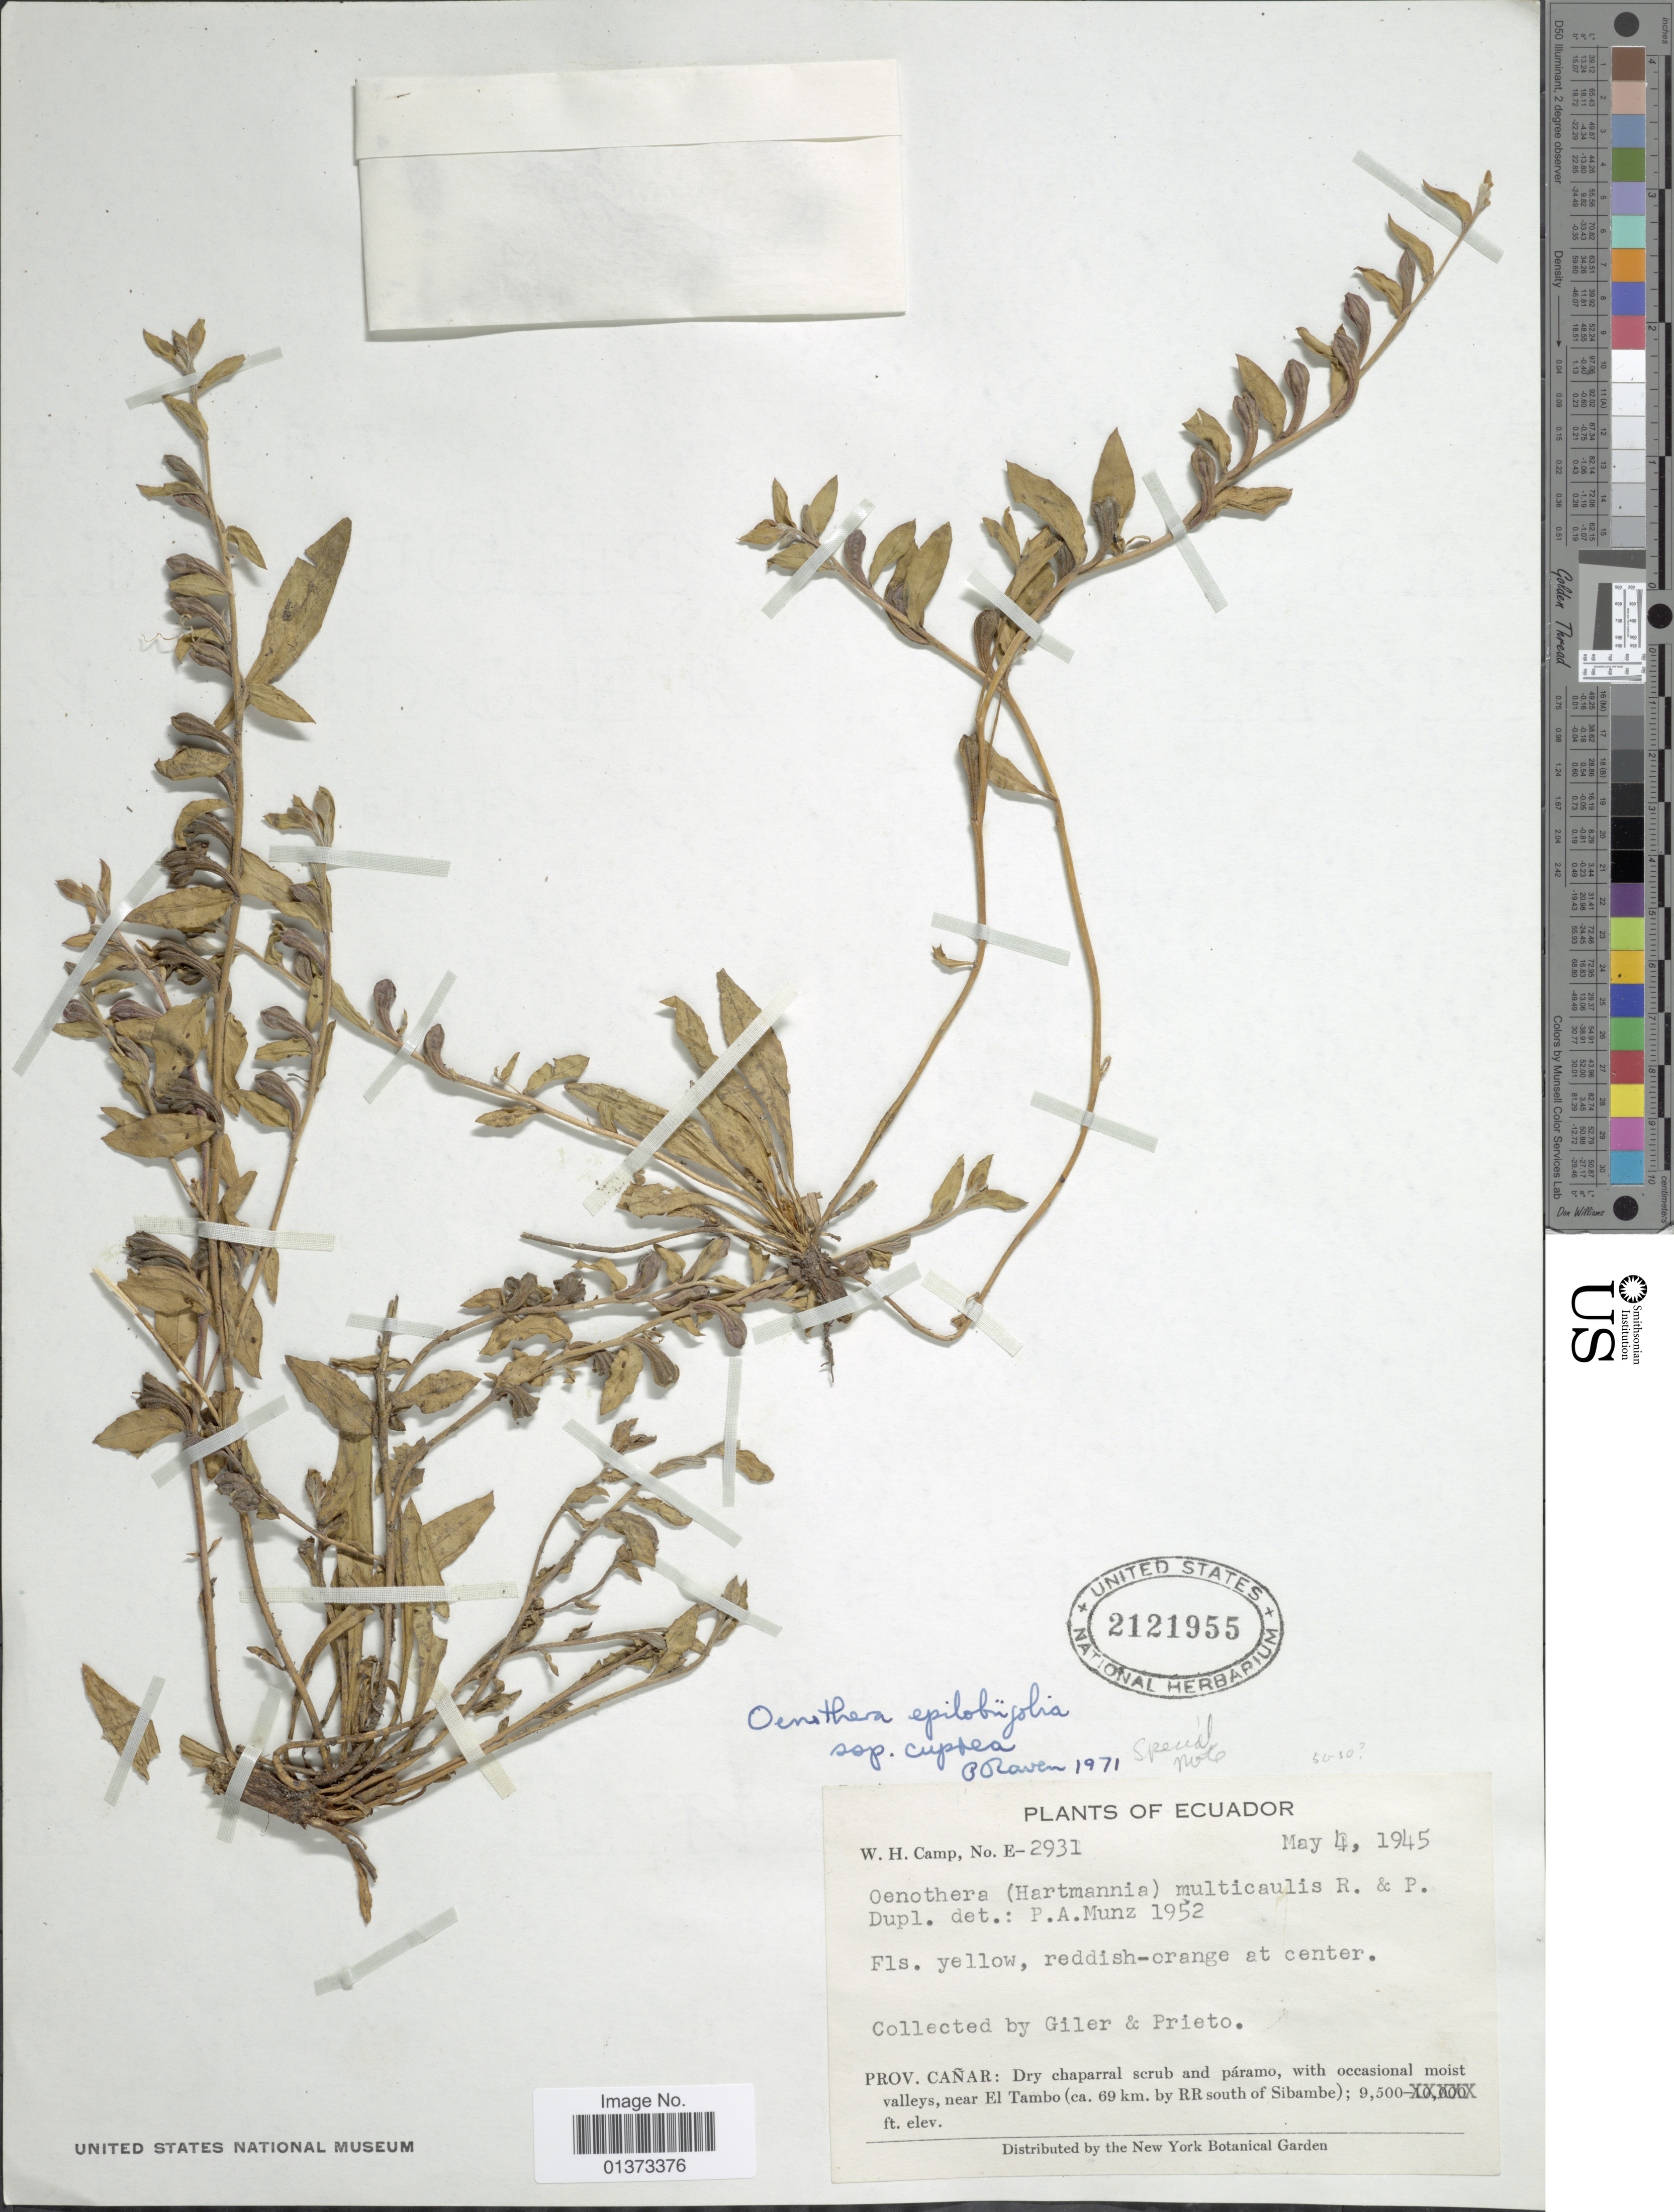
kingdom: Plantae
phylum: Tracheophyta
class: Magnoliopsida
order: Myrtales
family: Onagraceae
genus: Oenothera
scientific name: Oenothera epilobiifolia subsp. cuprea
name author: (Schltdl.) P.H. Raven & D.R. Parn.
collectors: W. H. Camp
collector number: E-2931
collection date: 1945-05-04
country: Ecuador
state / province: Cañar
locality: Dry chaparral scrub and páramo, with occasional moist valleys, near El Tambo (ca. 69 km. by RR south of Sibambe)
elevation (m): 2896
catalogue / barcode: US 2121955